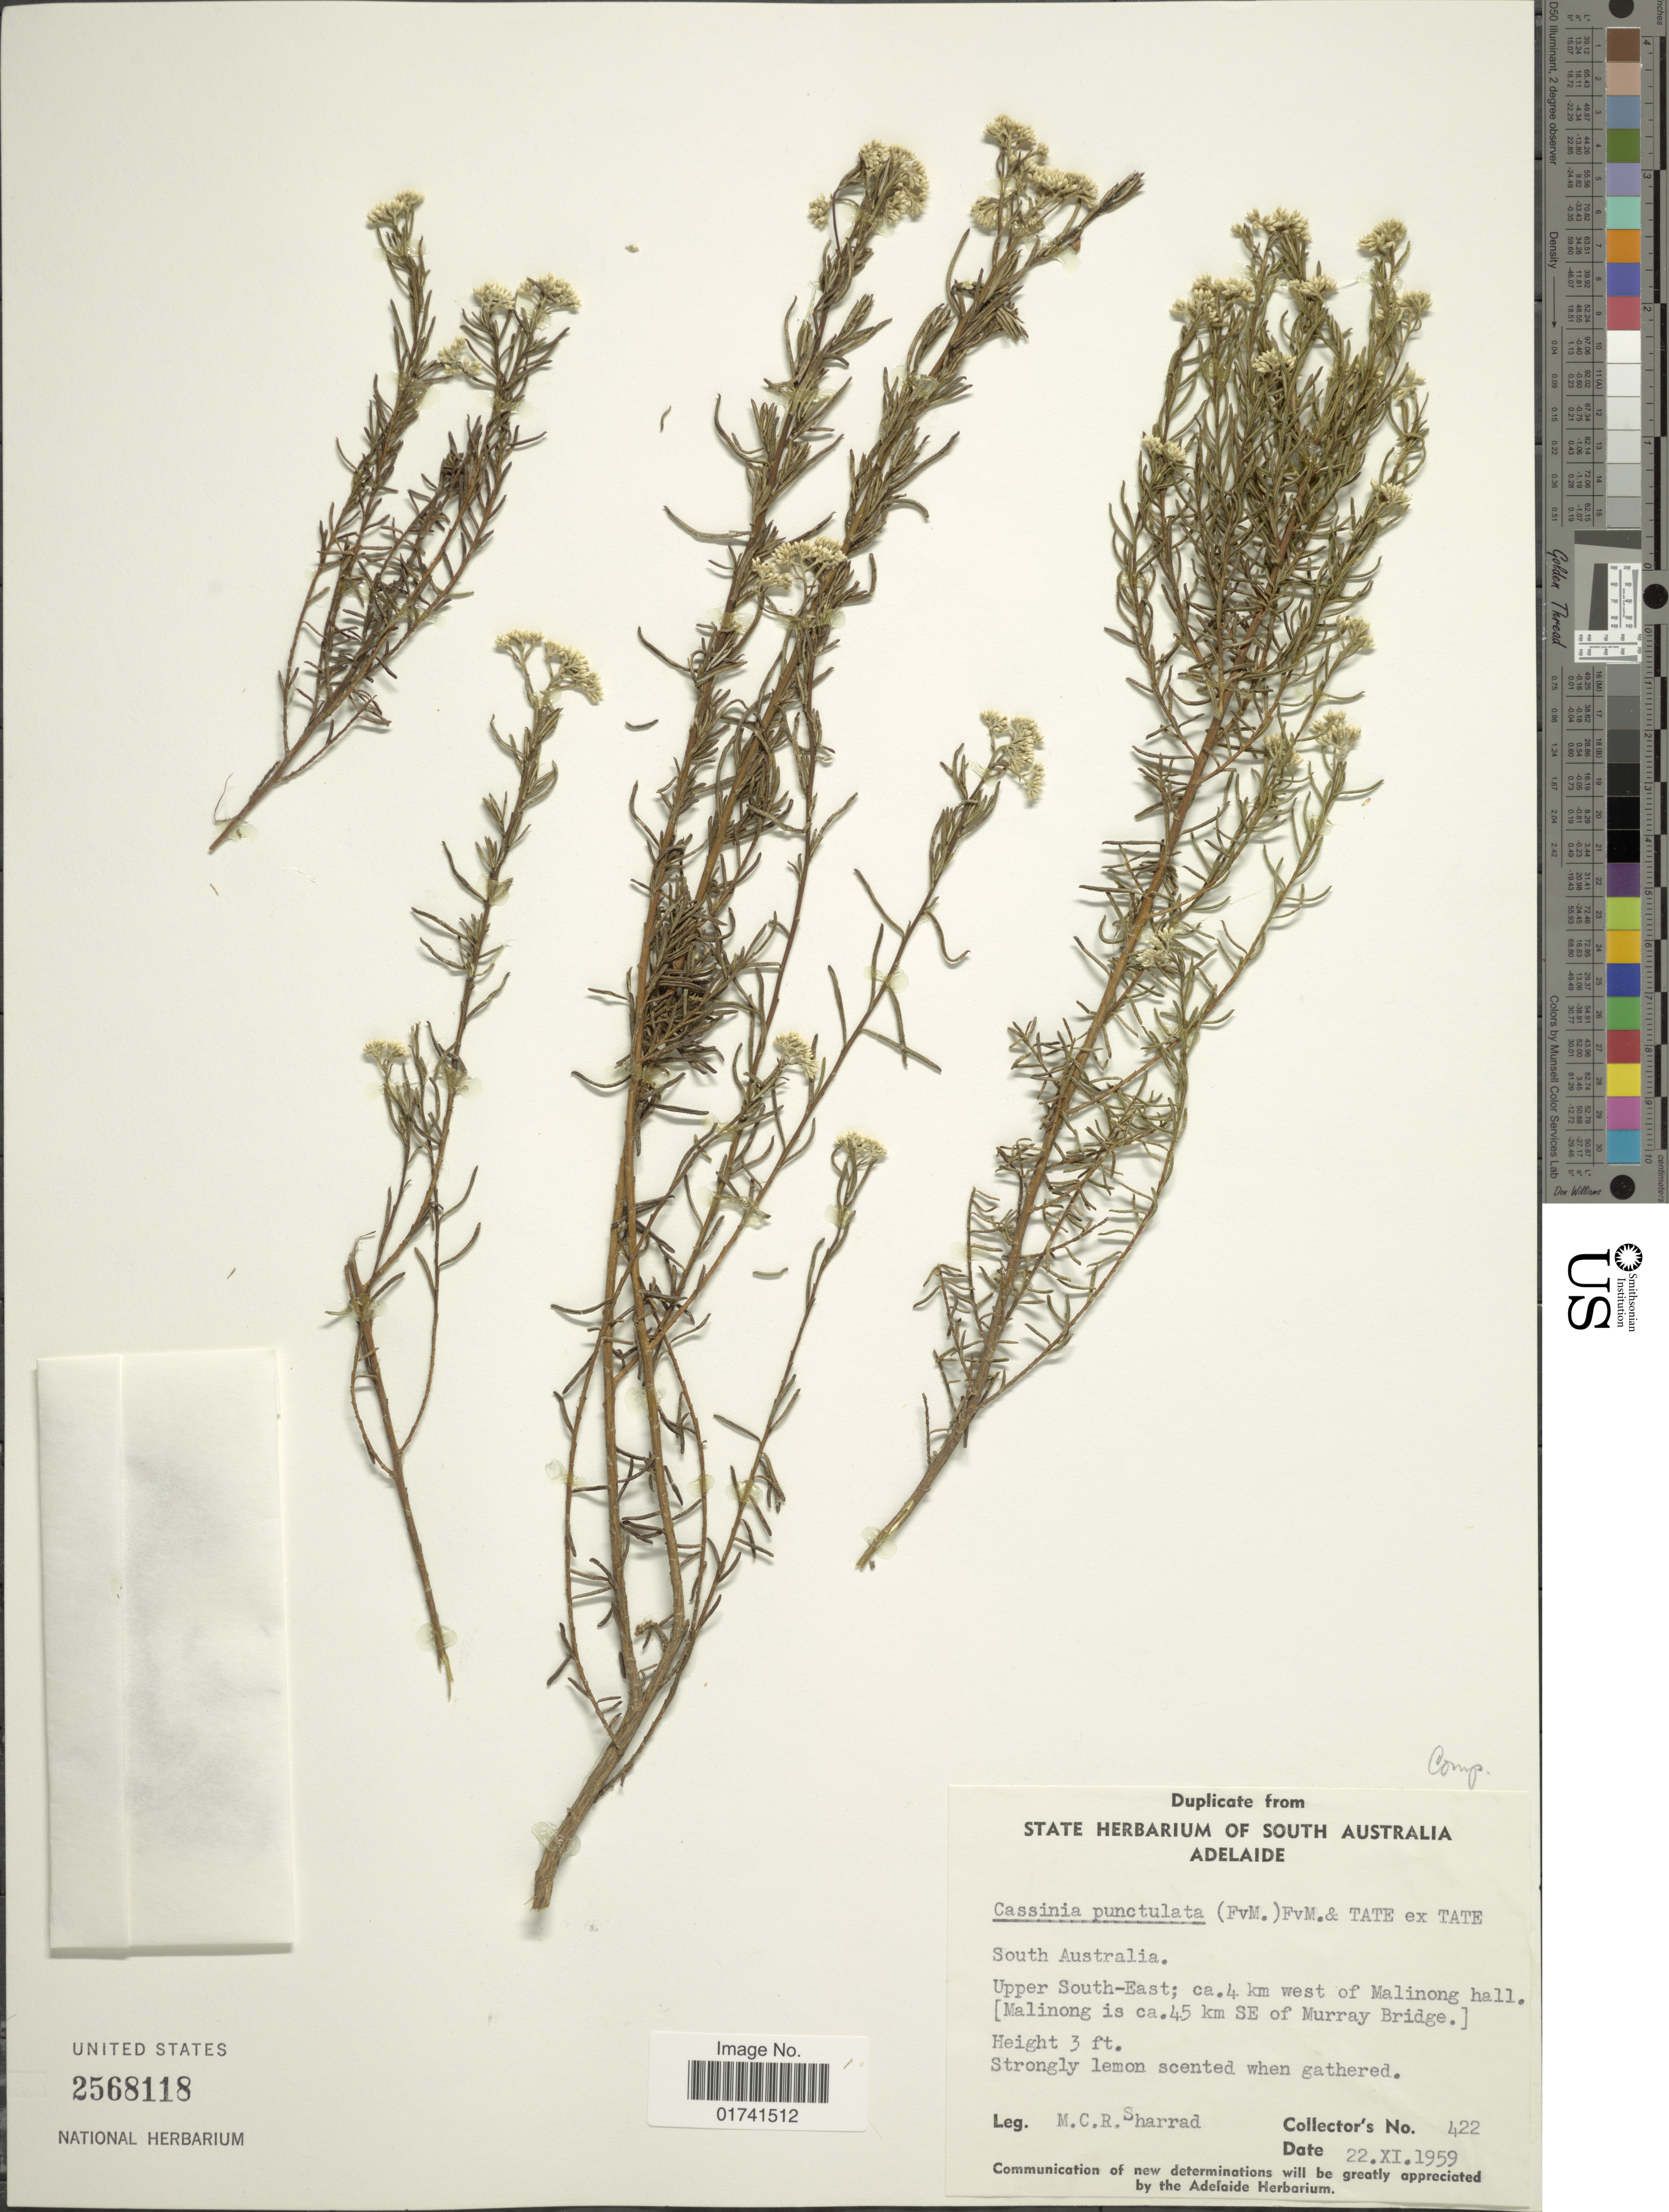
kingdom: Plantae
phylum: Tracheophyta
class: Magnoliopsida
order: Asterales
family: Asteraceae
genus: Cassinia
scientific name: Cassinia punctulata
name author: (F. Muell.) F. Muell. & Tate ex F. Muell. & Tate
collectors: M. Sharrad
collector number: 422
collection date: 1959-11-22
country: Australia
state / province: South Australia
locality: Upper South-East; ca. 4 km west of Malinong hall (Malinong is ca. 45 km SE of Murray Bridge).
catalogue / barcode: US 2568118